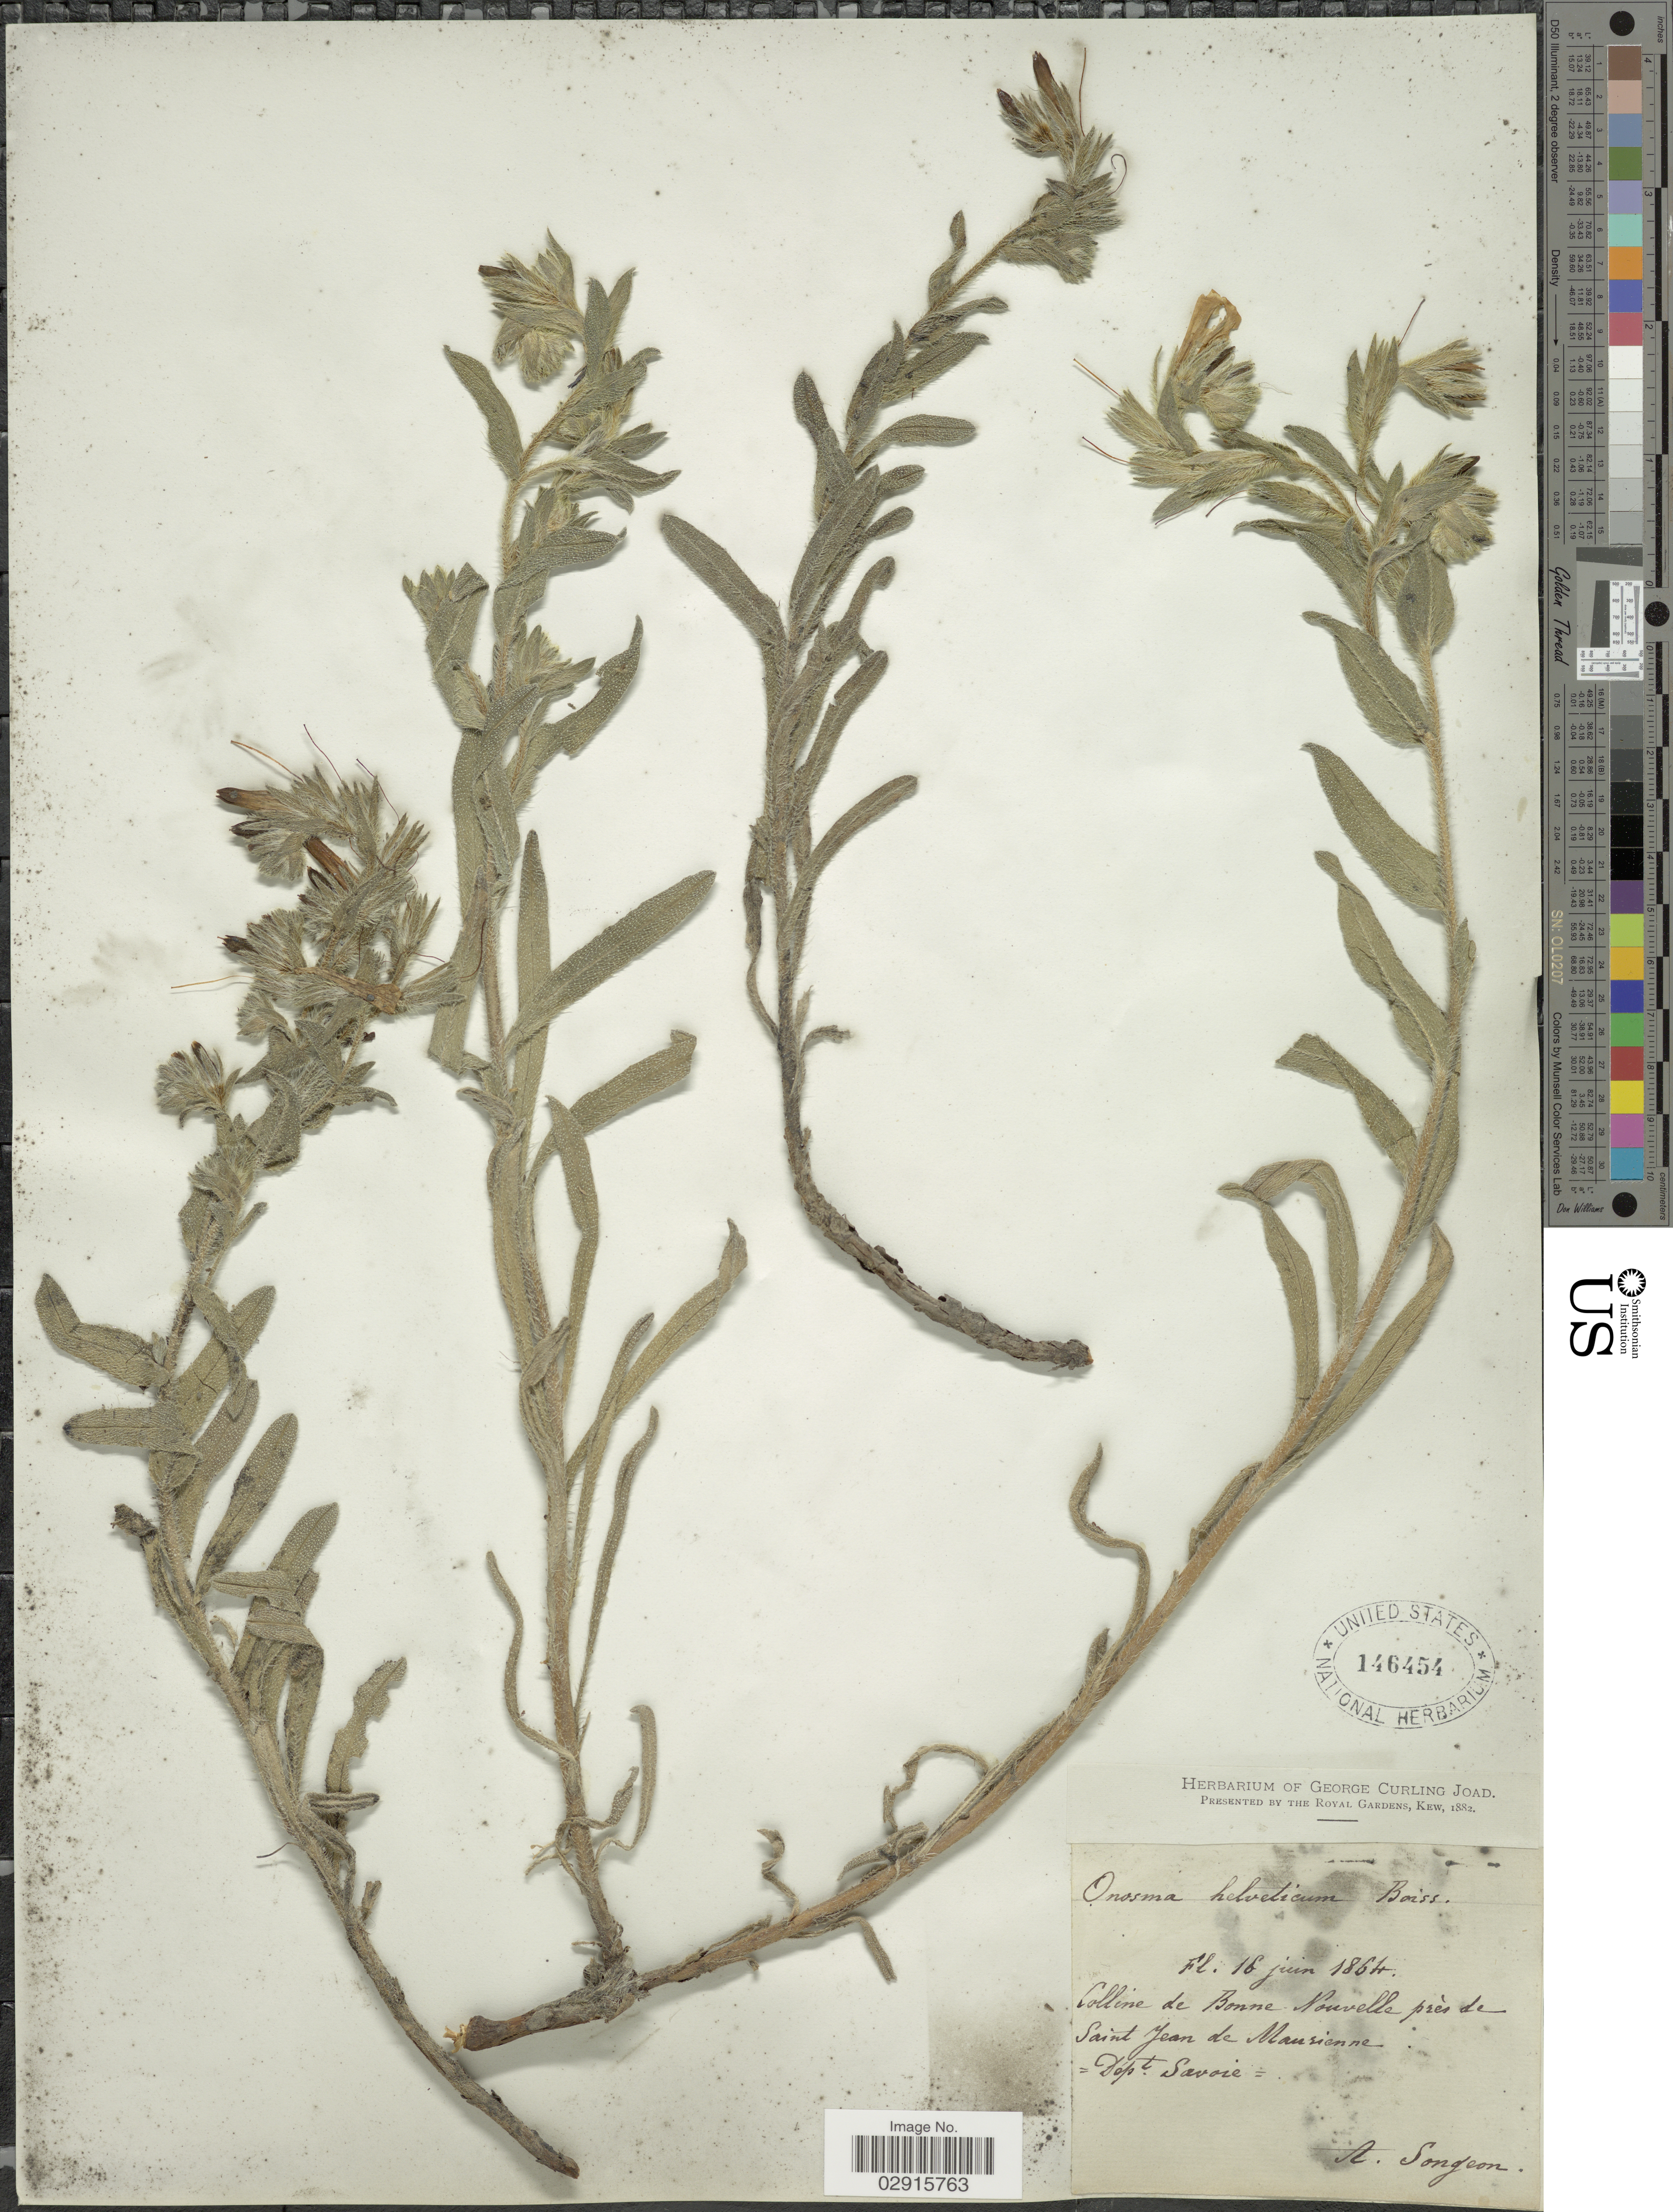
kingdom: Plantae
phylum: Tracheophyta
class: Magnoliopsida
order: Boraginales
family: Boraginaceae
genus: Onosma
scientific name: Onosma helvetica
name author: Boiss.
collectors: A. Songeon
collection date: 1864-06-16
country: France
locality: Colline de Bonne Nouvelle près de Saint Jean de Maurienne. =Dept. Savoie=.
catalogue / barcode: US 146454